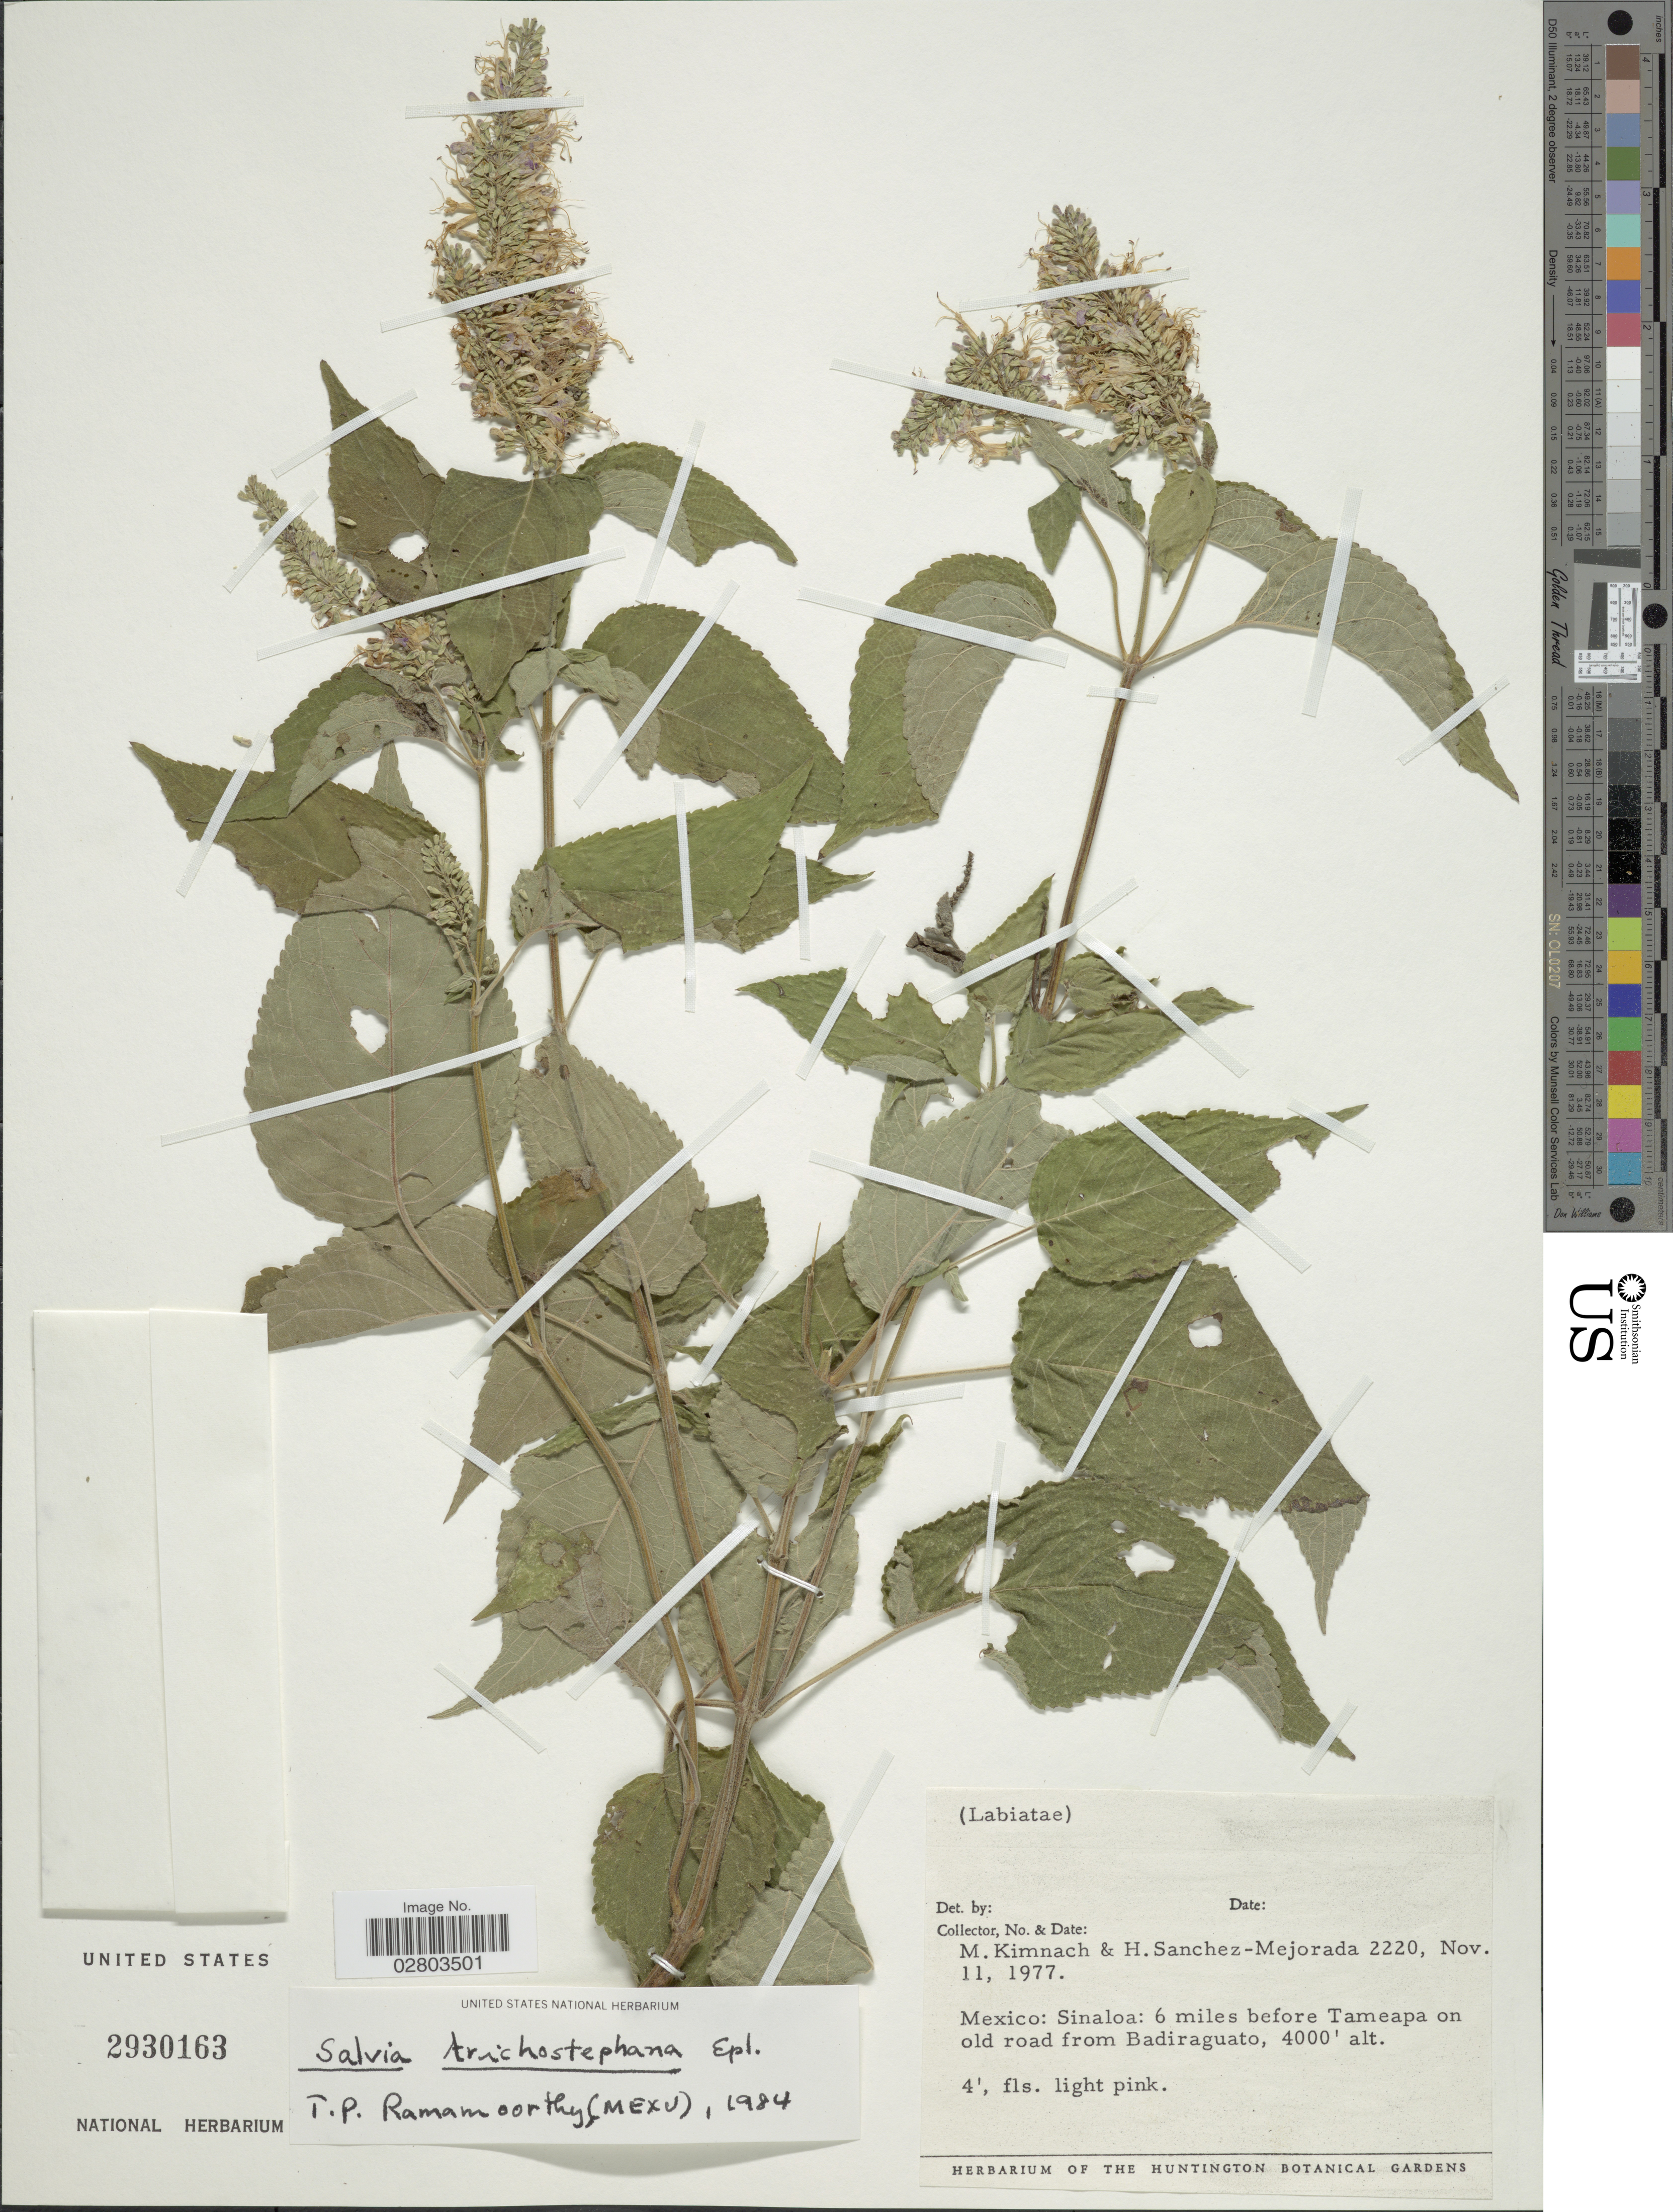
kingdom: Plantae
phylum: Tracheophyta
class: Magnoliopsida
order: Lamiales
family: Lamiaceae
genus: Salvia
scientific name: Salvia trichostephana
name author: Epling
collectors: M. W. Kimnach & H. Sánchez-Mejorada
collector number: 2220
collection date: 1977-11-11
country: Mexico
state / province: Sinaloa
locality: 6 miles before Tameapa on old road from Badiraguato.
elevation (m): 1219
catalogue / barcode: US 2930163